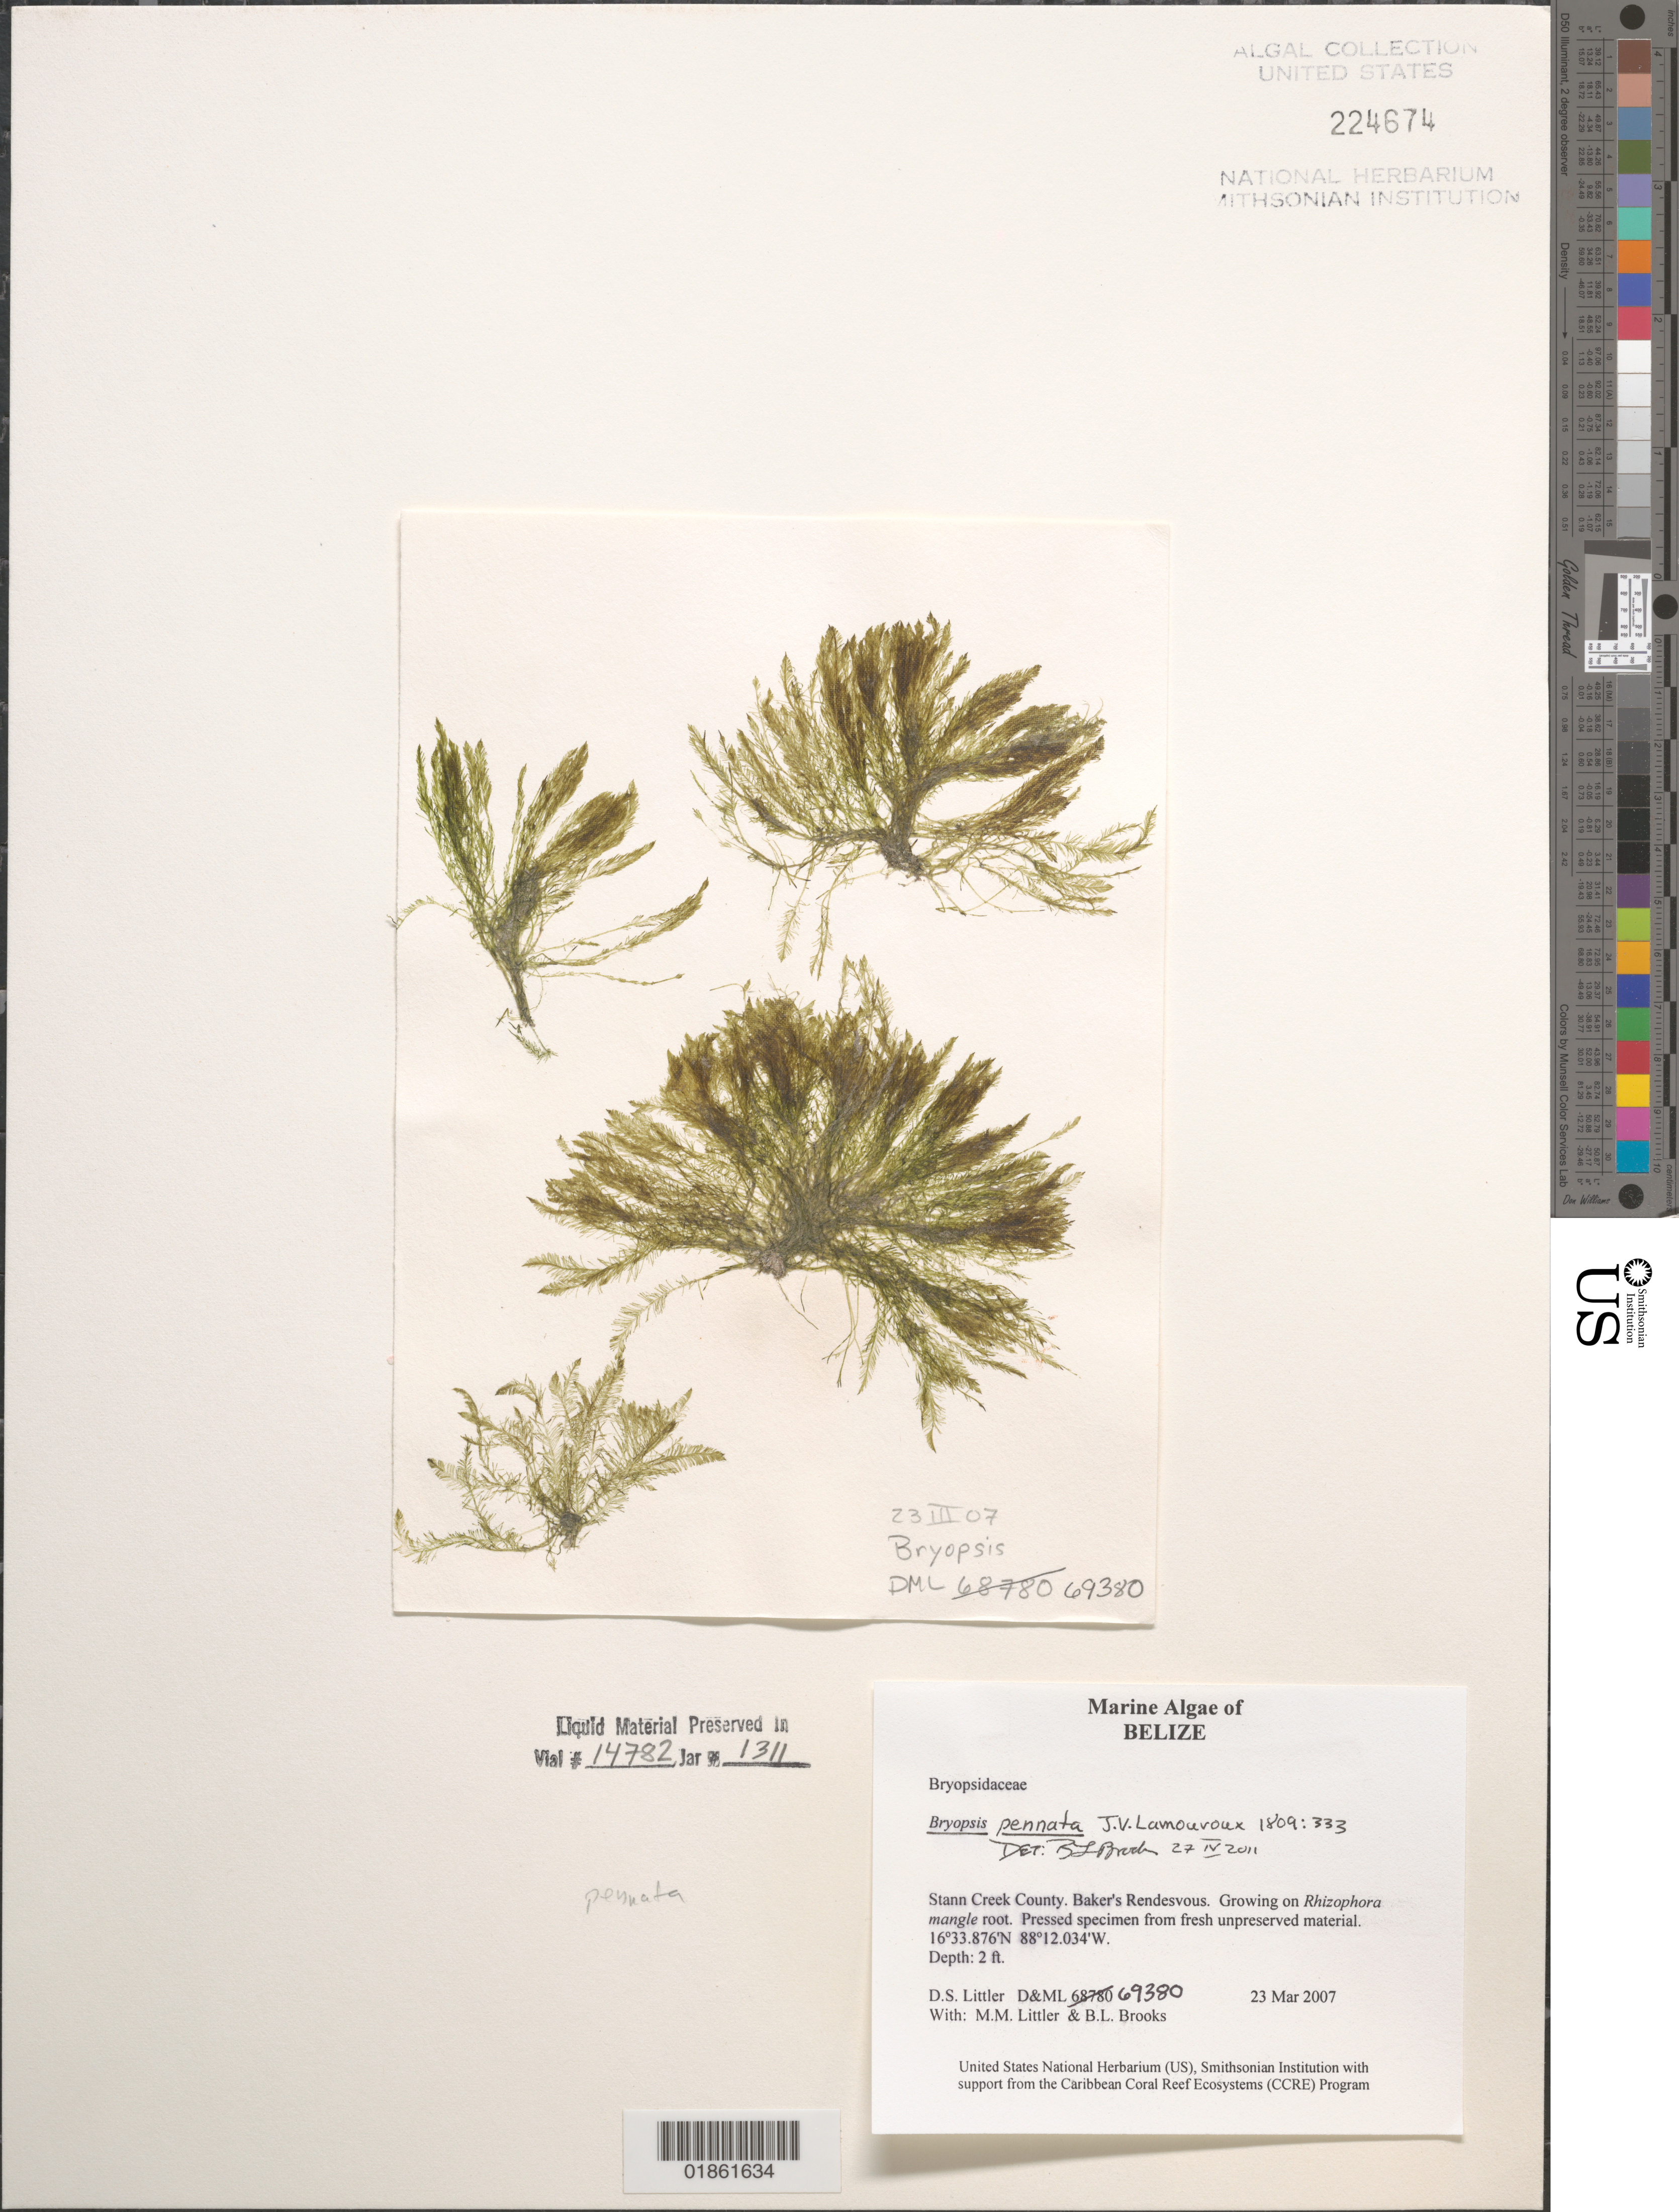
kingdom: Plantae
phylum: Chlorophyta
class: Ulvophyceae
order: Bryopsidales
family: Bryopsidaceae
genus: Bryopsis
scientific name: Bryopsis sp.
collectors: M. M. Littler, D. S. Littler & B. Brooks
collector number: D&ML 69380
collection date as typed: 23 Mar 2007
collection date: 2007-03-23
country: Belize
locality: Bakers Rendezvous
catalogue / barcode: US 224674